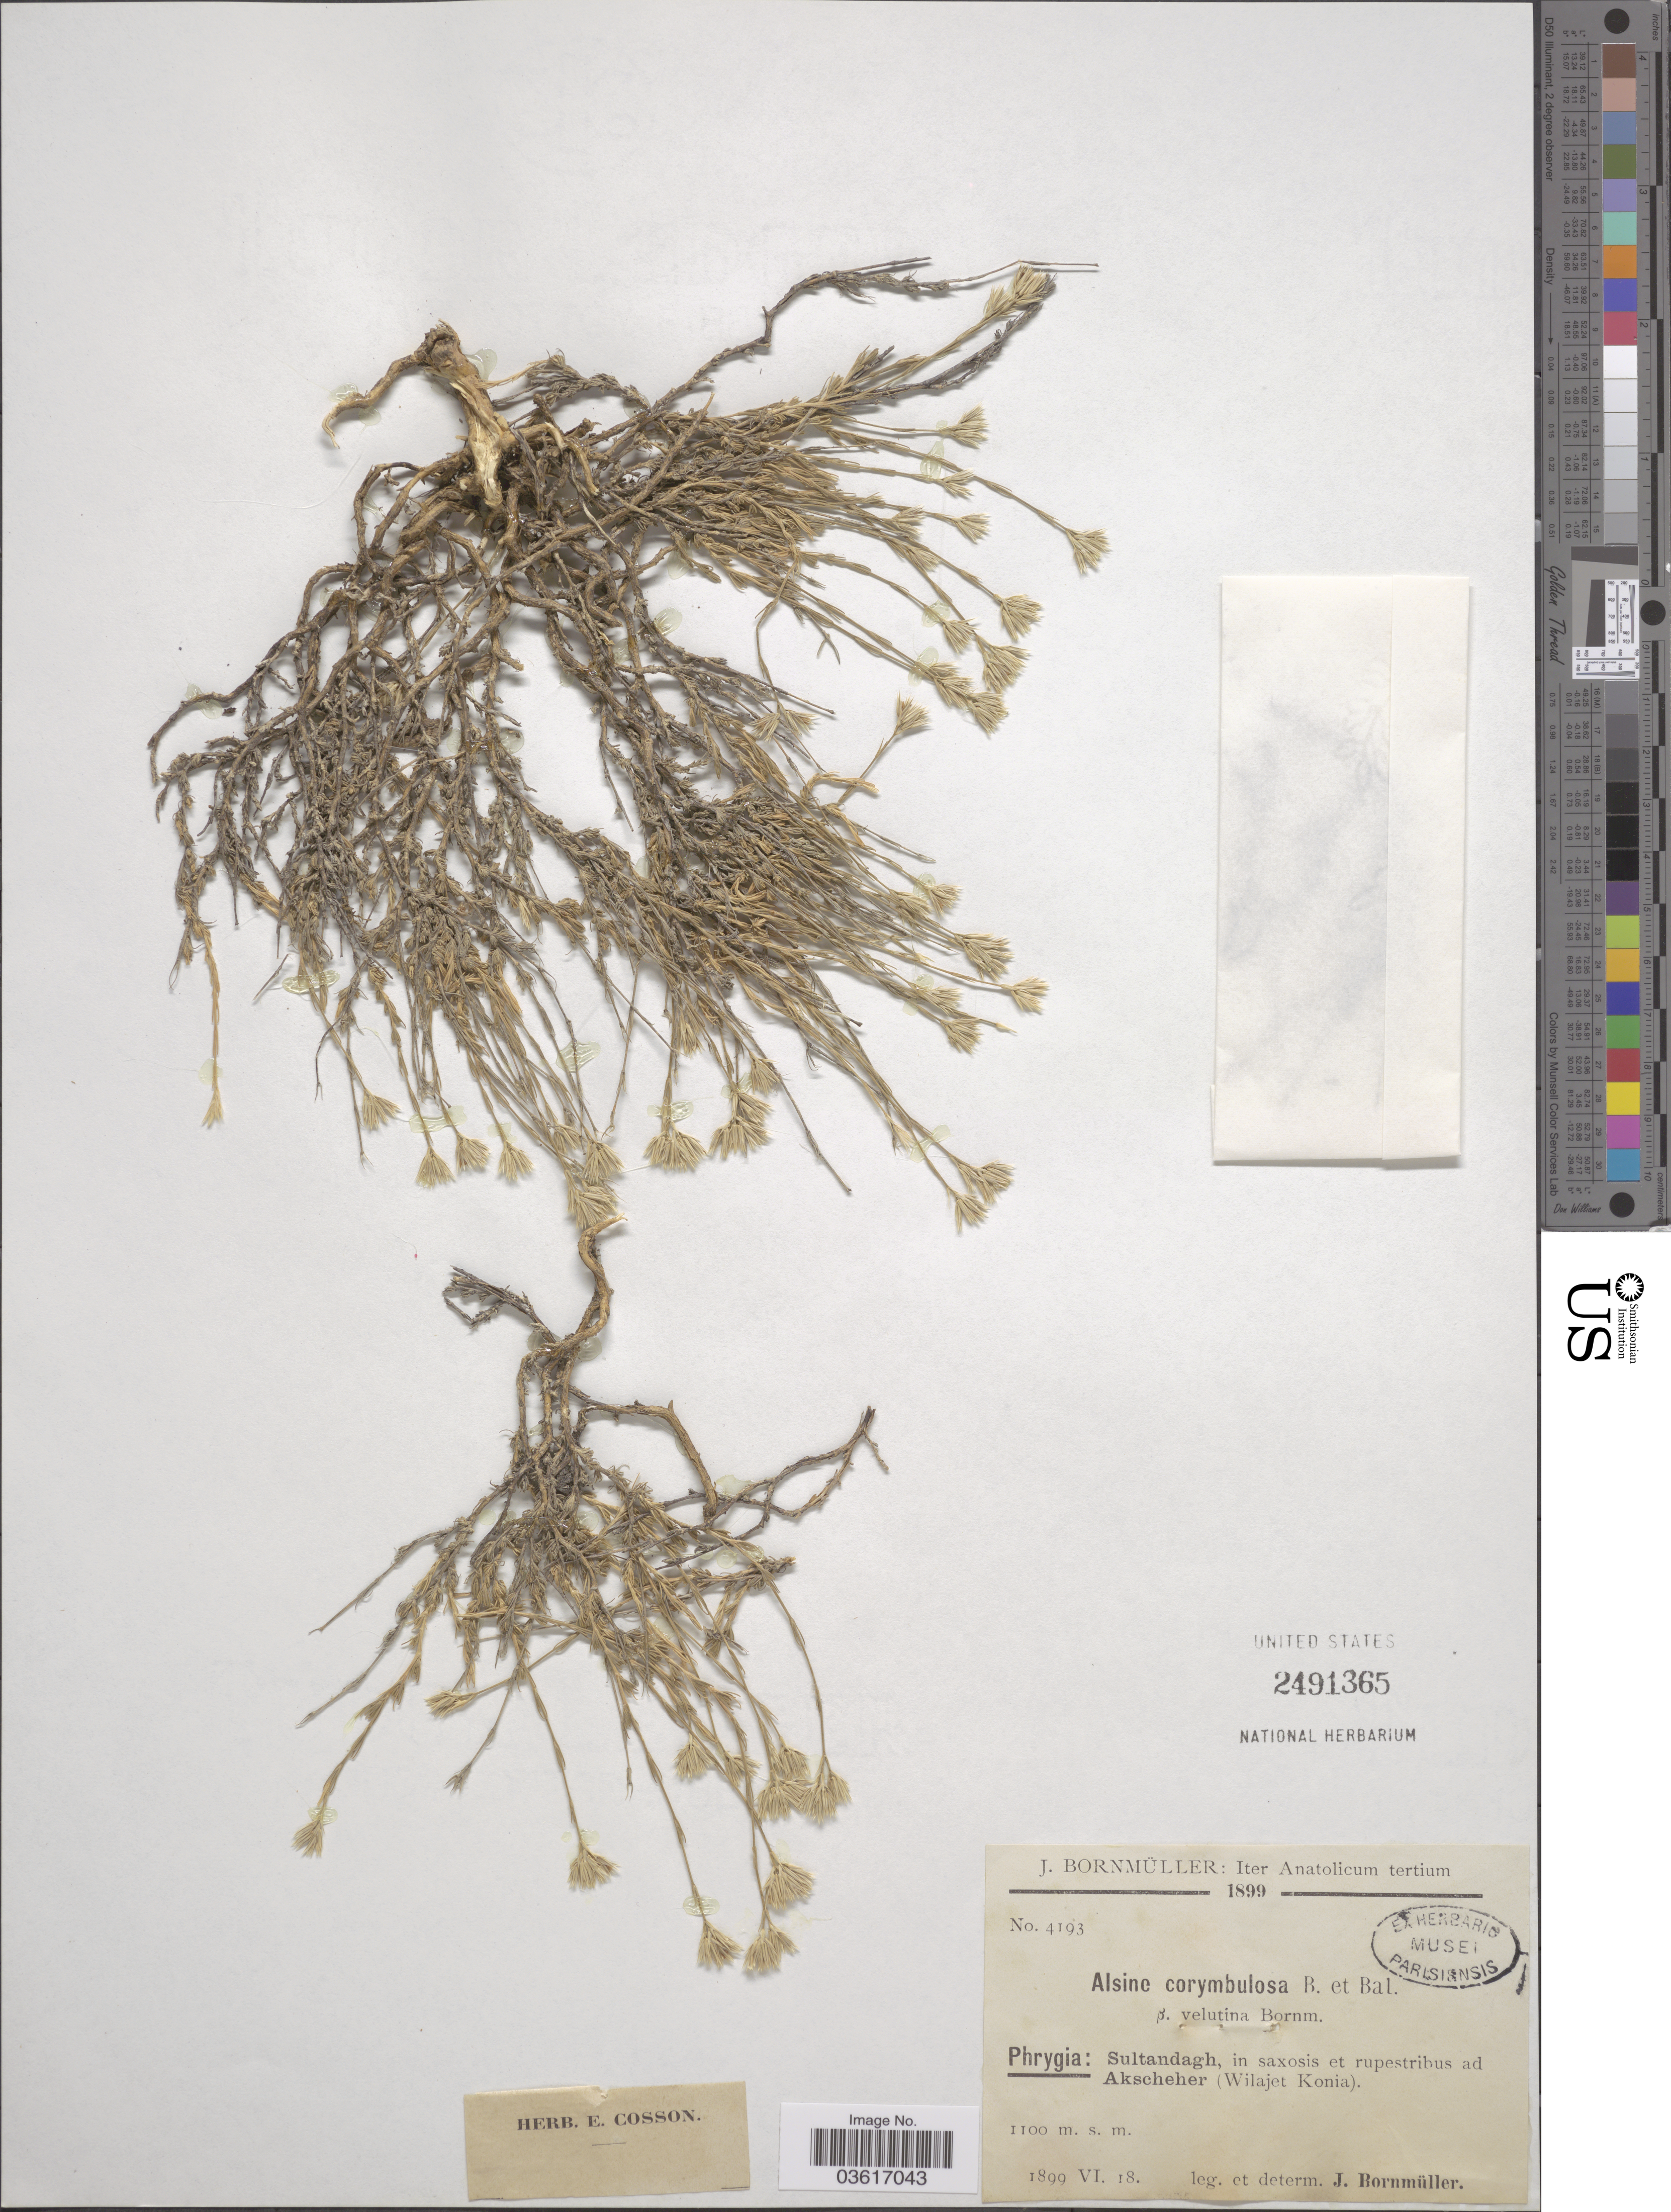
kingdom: Plantae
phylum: Tracheophyta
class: Magnoliopsida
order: Caryophyllales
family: Caryophyllaceae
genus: Minuartia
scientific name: Minuartia corymbulosa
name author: (Boiss. & Balansa) McNeill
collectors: J. Bornmüller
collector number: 4193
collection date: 1899-06-18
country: Turkey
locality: Iter Anatolicum. Phrygia: Sultandagh, in saxosis et rupestribus ad Akscheher (Wilajet Konia).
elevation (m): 1100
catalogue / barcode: US 2491365